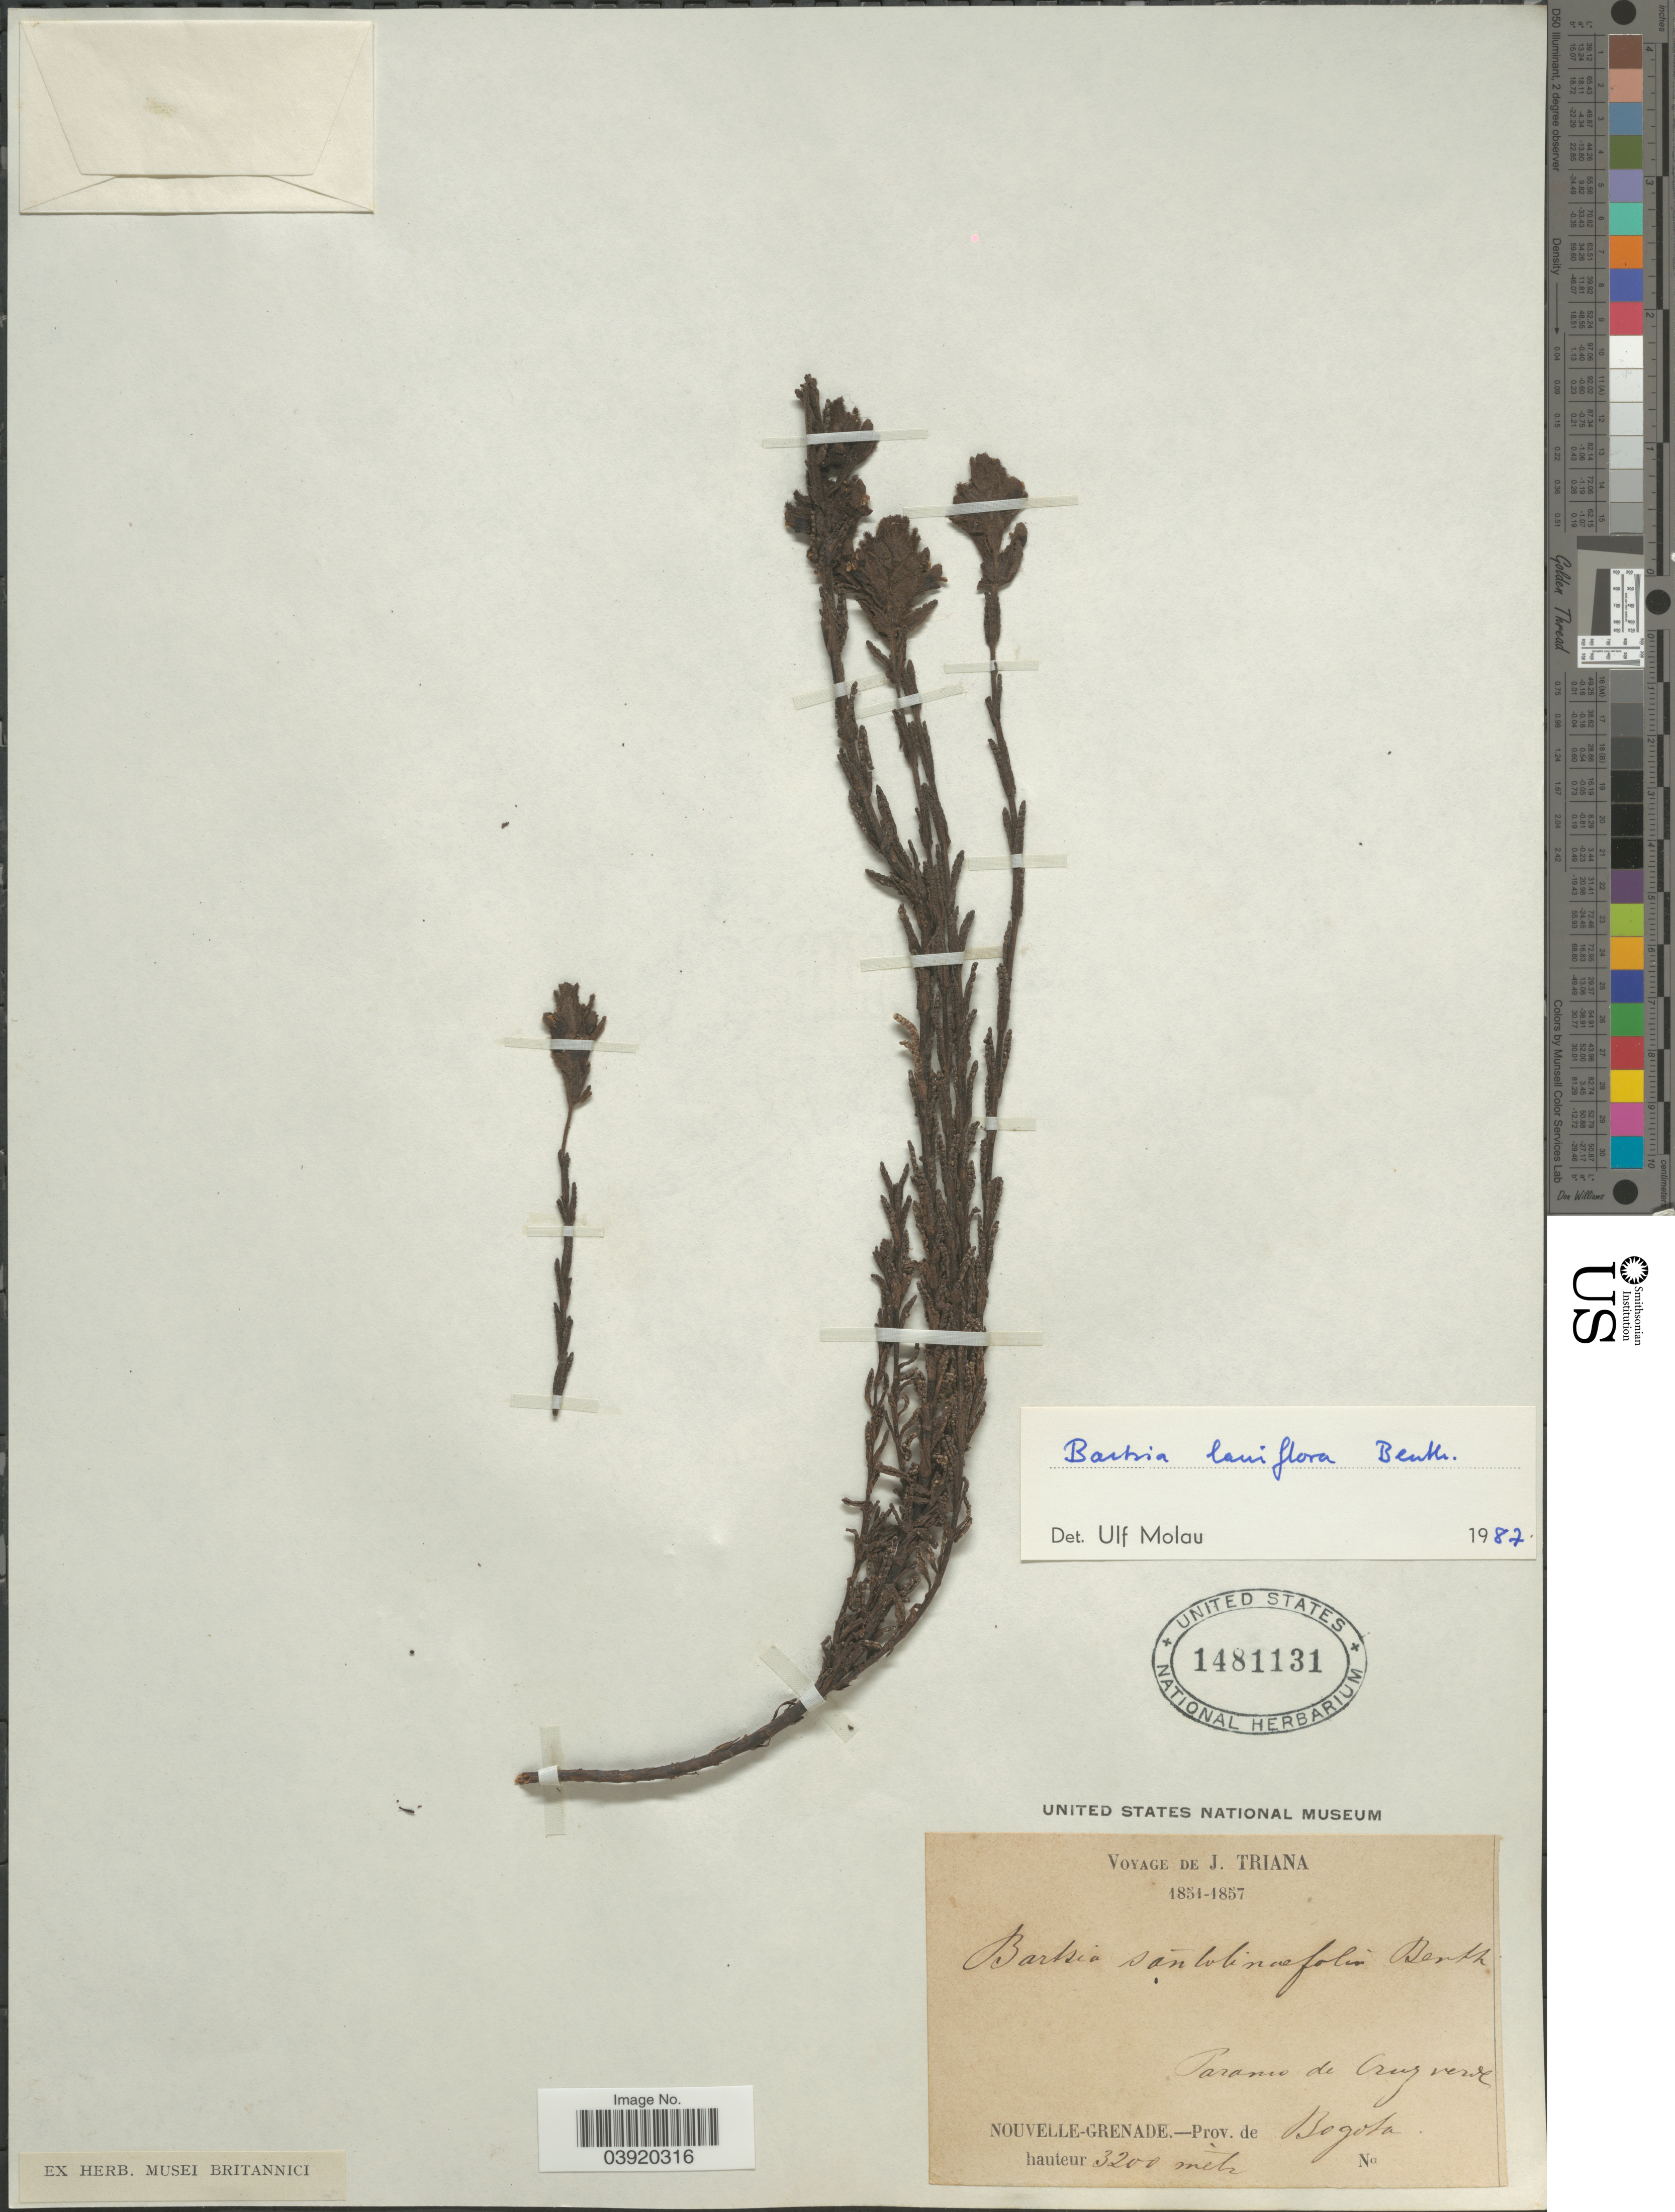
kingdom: Plantae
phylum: Tracheophyta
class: Magnoliopsida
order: Lamiales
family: Orobanchaceae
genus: Bartsia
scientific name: Bartsia laniflora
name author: Benth.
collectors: J. Triana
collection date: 1851/1857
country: Colombia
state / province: Bogota D.C.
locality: Paramo de Cruz Verde. Nouvelle-Grenade. - Prov. de Bogota.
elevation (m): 3200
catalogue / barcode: US 1481131